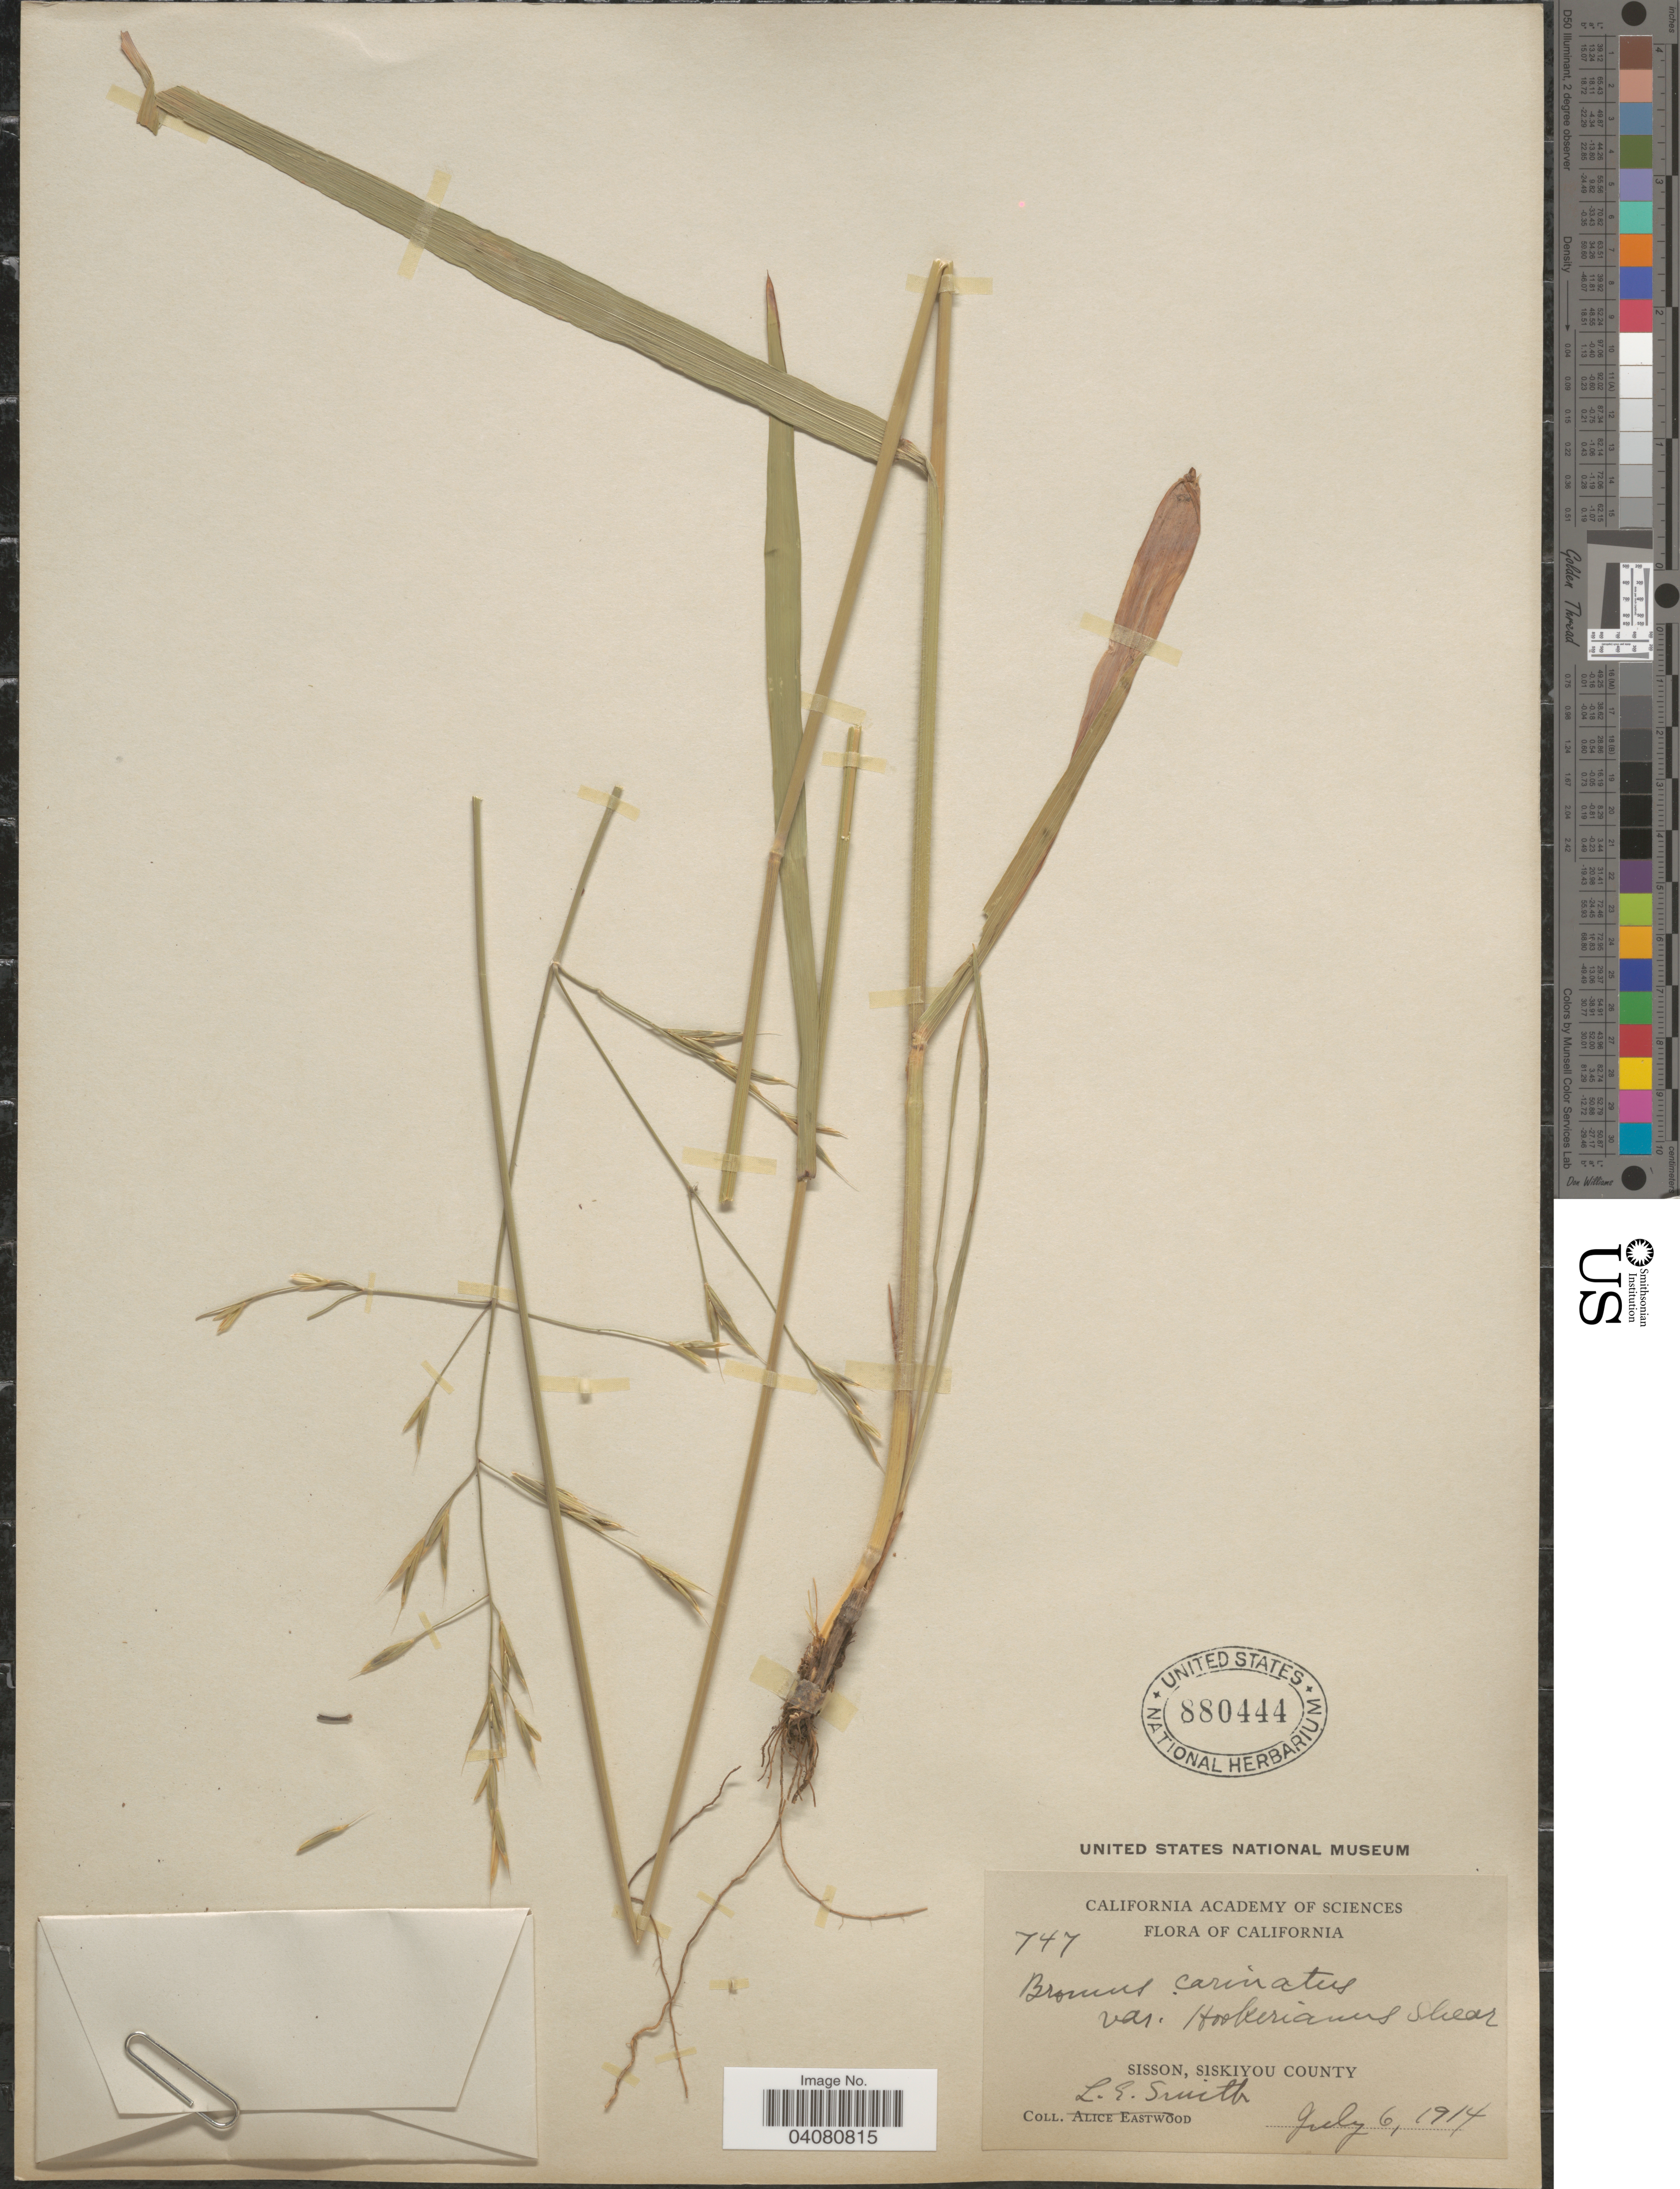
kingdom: Plantae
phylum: Tracheophyta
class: Liliopsida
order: Poales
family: Poaceae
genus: Bromus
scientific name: Bromus carinatus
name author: Hook. & Arn.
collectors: L. E. Smith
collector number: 747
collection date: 1914-07-06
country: United States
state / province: California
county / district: Siskiyou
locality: Sisson, Siskiyou County.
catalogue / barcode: US 880444